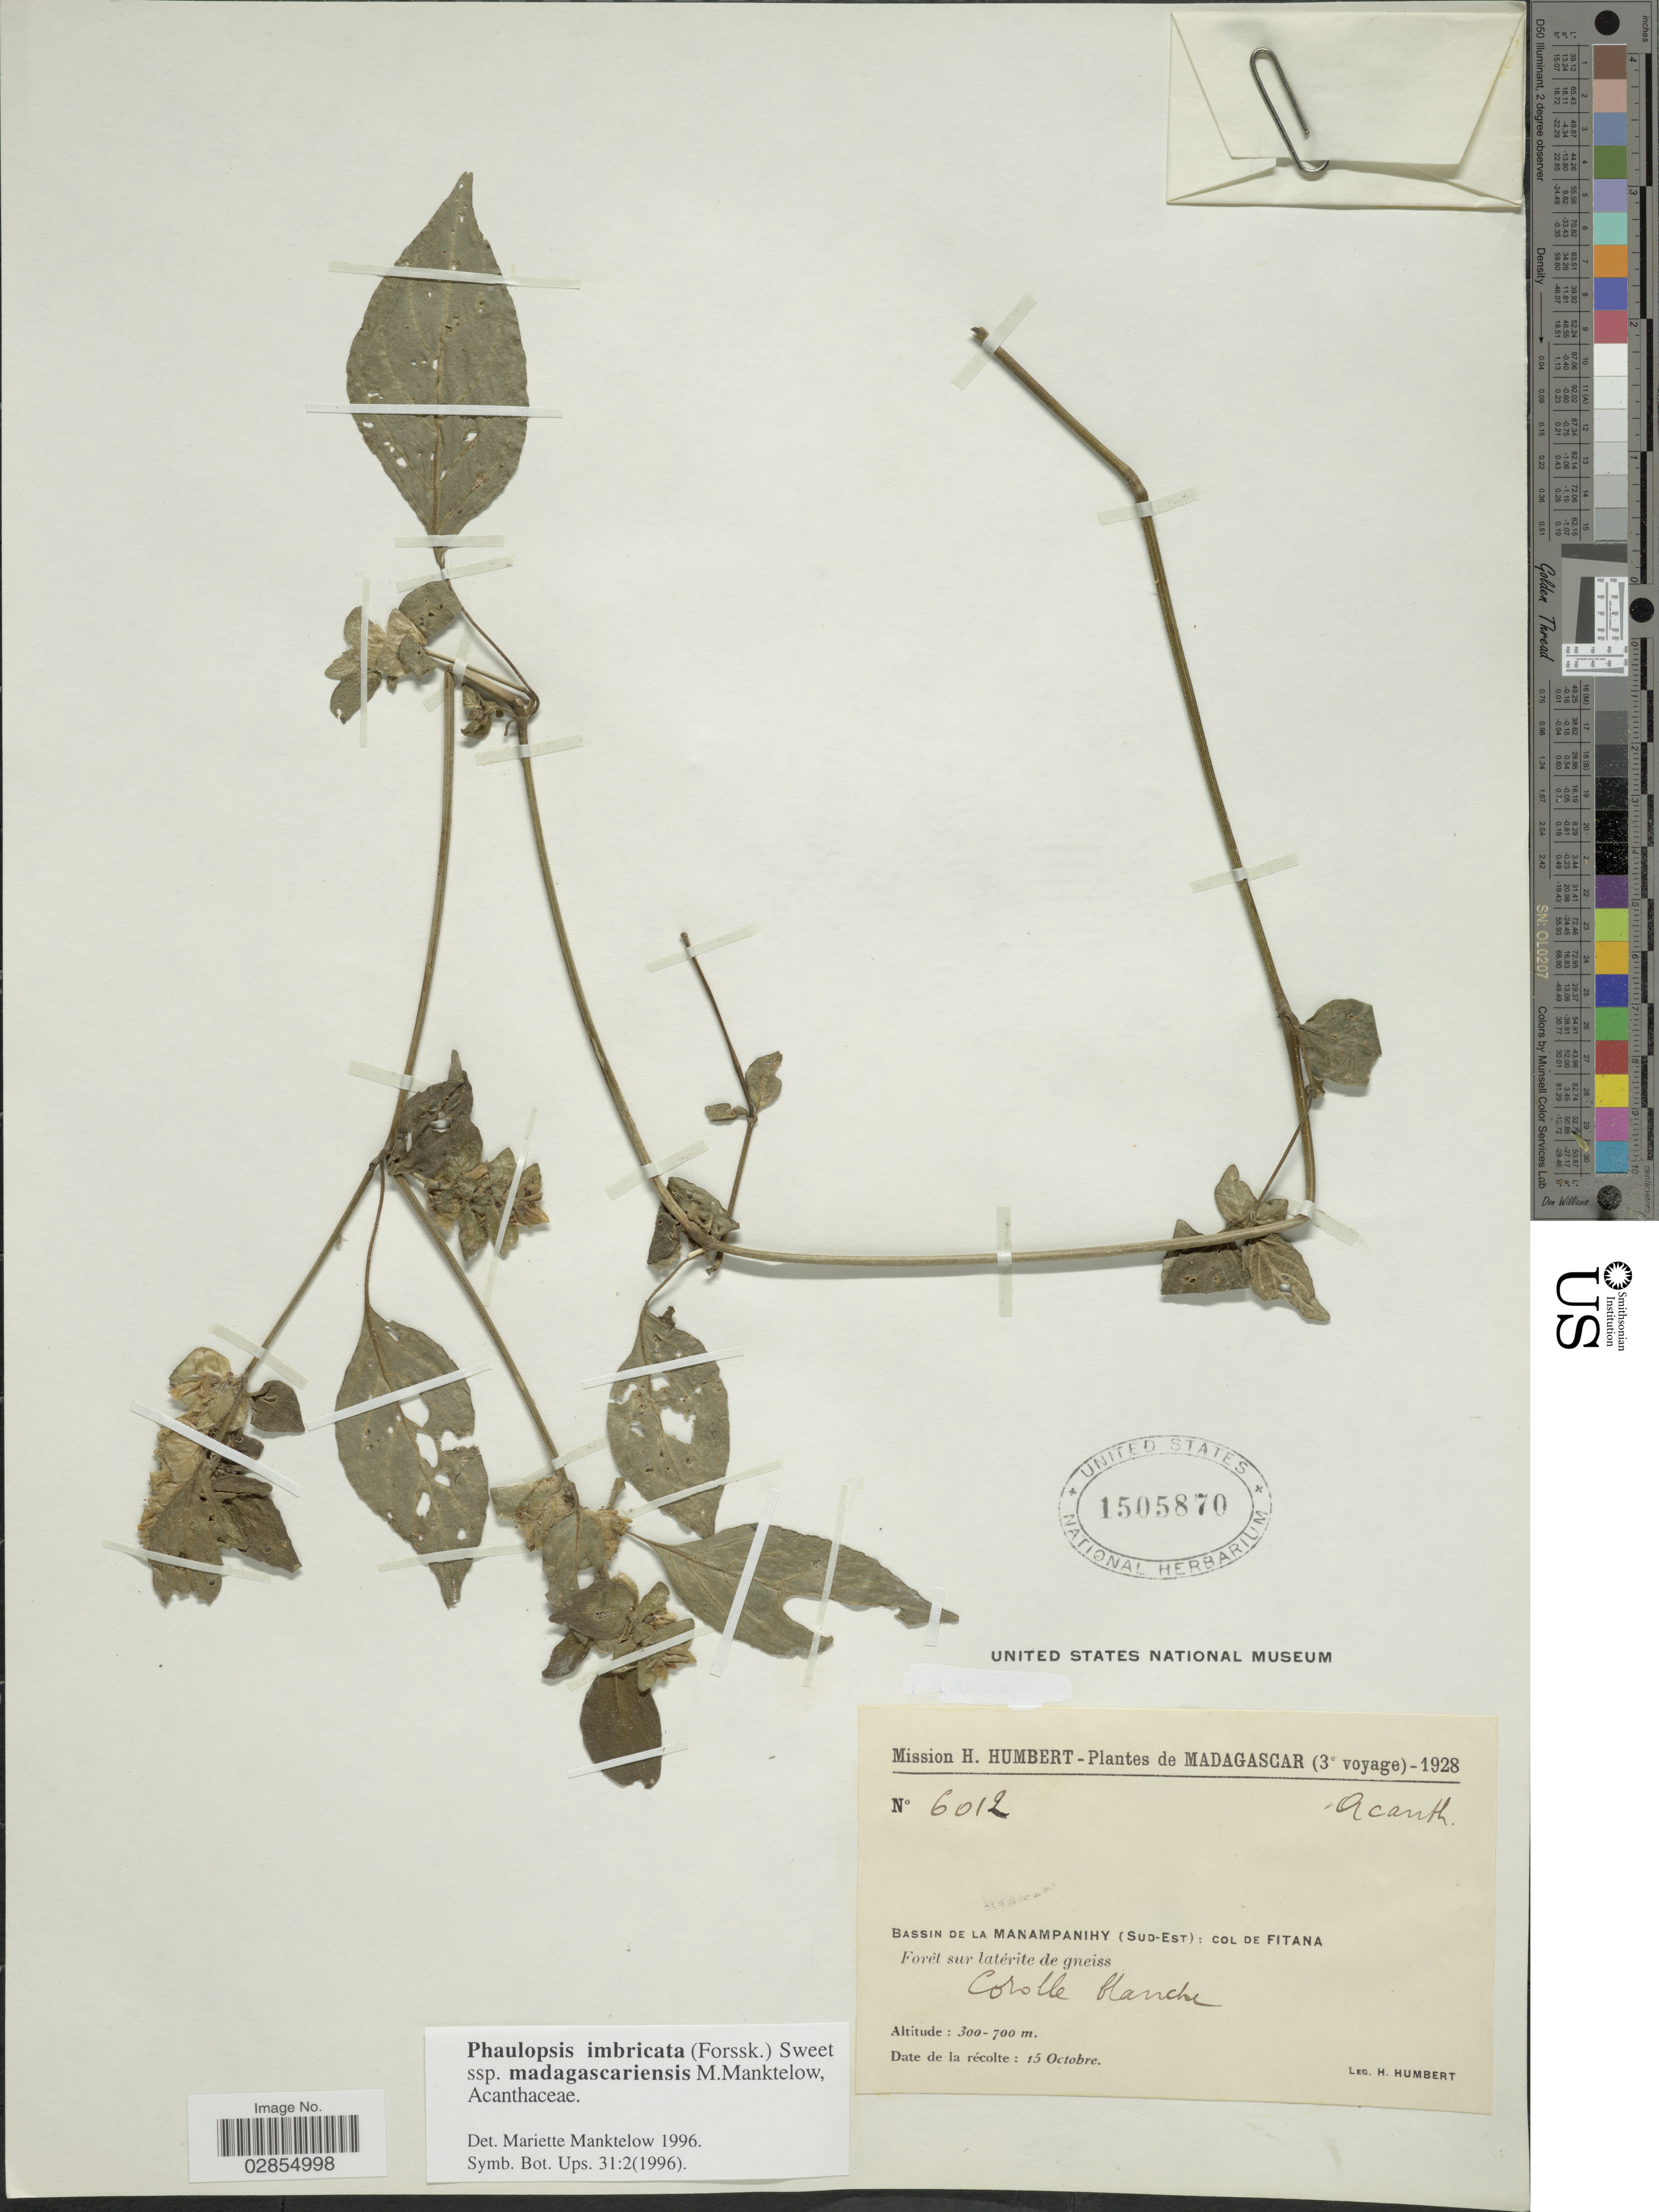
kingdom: Plantae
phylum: Tracheophyta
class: Magnoliopsida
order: Lamiales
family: Acanthaceae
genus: Phaulopsis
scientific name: Phaulopsis imbricata subsp. madagascariensis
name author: Mankt.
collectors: H. Humbert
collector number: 6012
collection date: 1928-10-15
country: Madagascar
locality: Bassin de la Manampanihy (Sud-est), Col de Fitana.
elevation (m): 300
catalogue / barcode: US 1505870